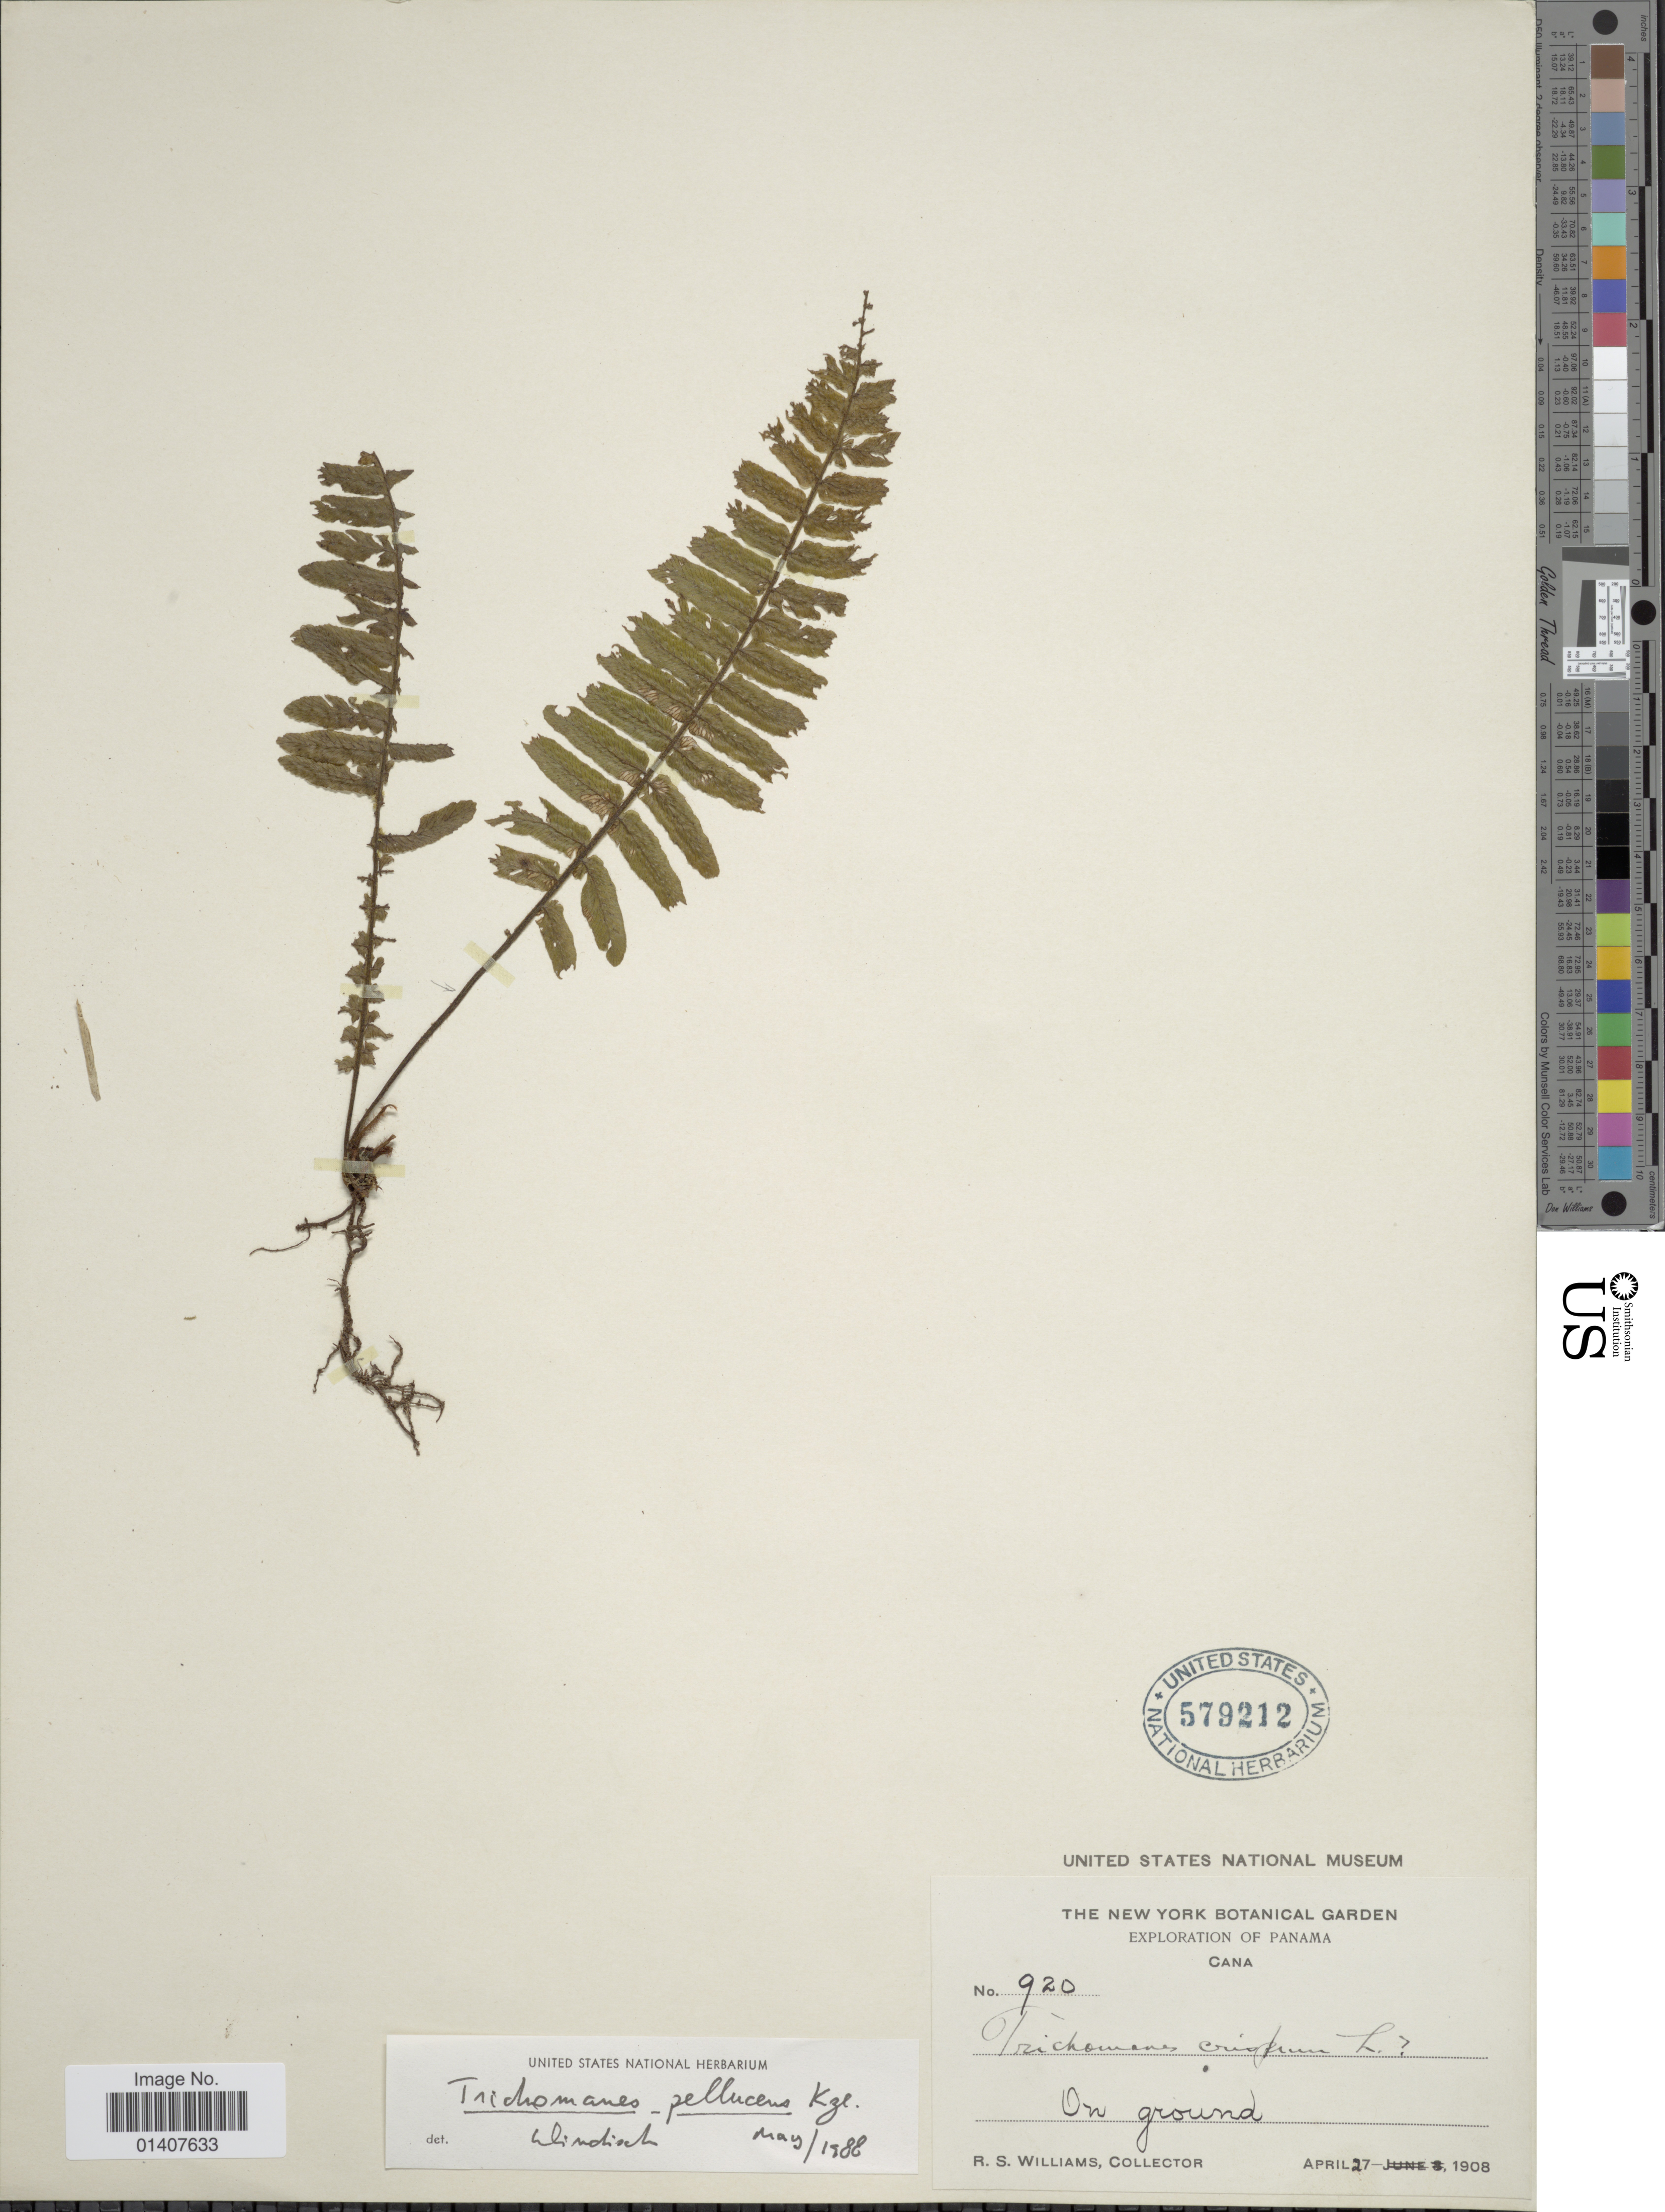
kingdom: Plantae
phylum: Tracheophyta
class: Polypodiopsida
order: Hymenophyllales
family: Hymenophyllaceae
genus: Trichomanes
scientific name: Trichomanes pellucens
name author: Kunze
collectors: R. S. Williams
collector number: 920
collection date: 1908-04-27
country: Panama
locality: Cana, on ground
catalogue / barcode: US 579212